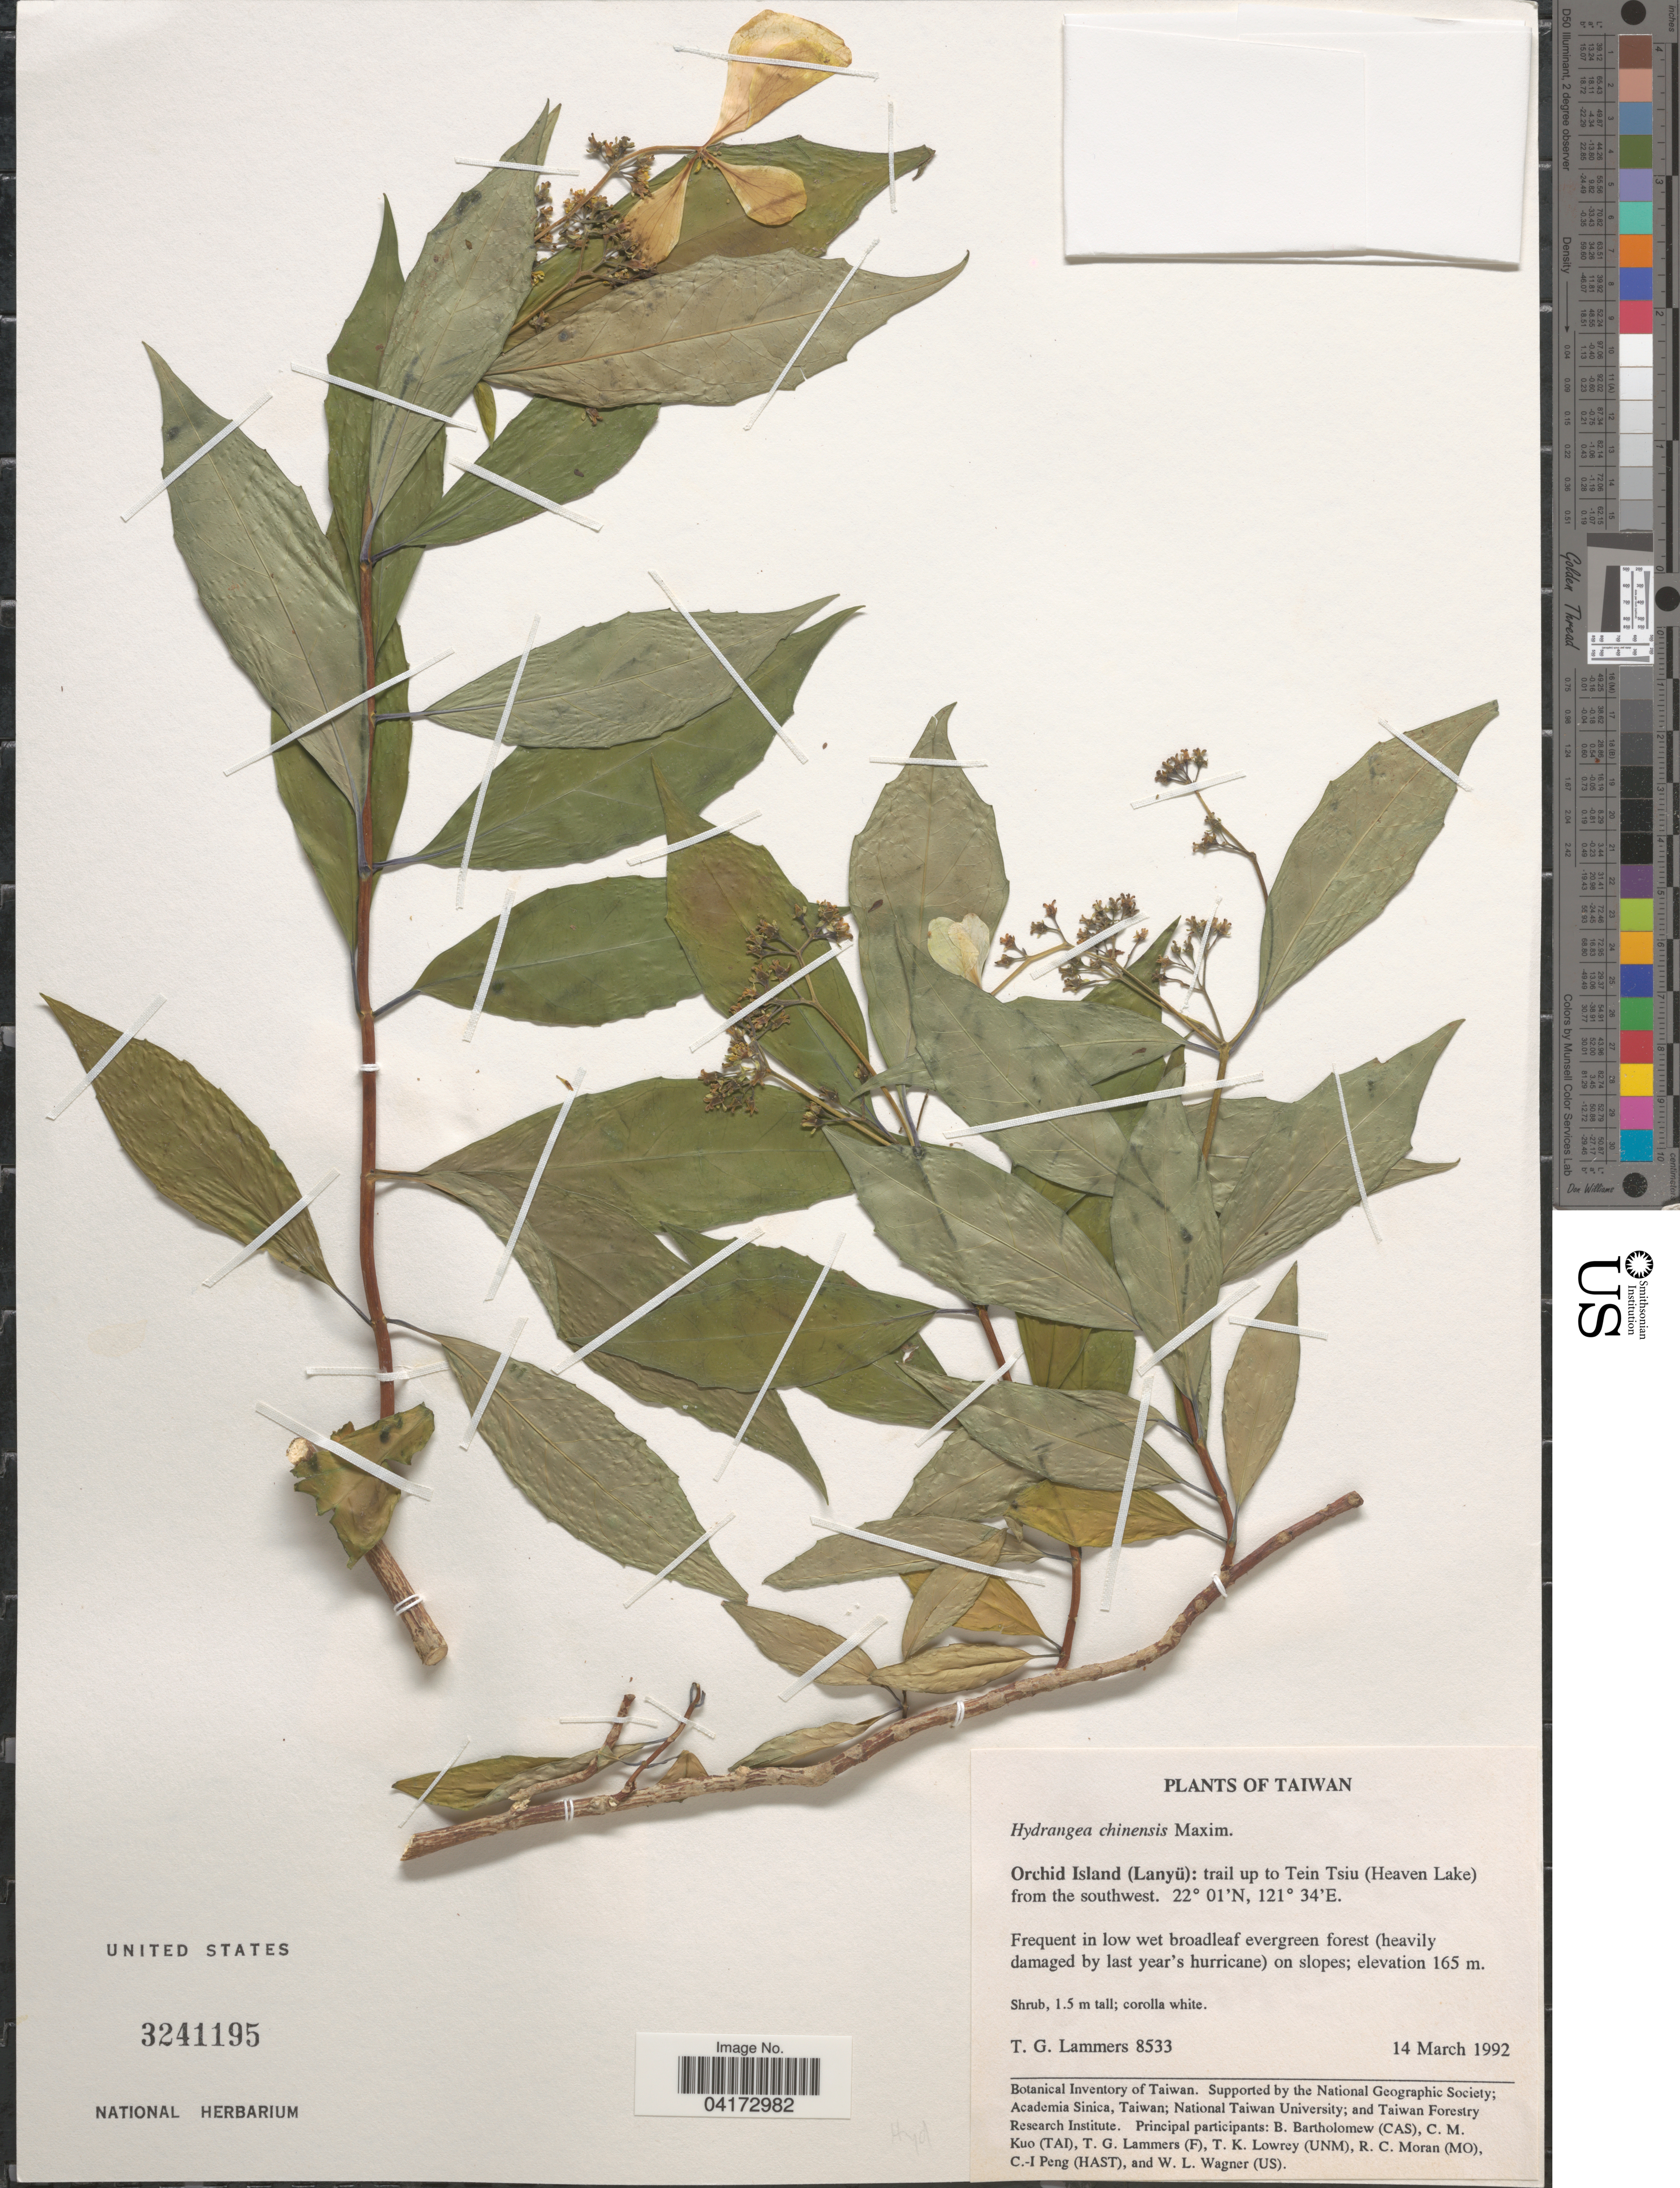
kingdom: Plantae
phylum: Tracheophyta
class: Magnoliopsida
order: Cornales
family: Hydrangeaceae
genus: Hydrangea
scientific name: Hydrangea chinensis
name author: Maxim.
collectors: T. Lammers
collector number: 8533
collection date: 1992-03-14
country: Taiwan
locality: Orchid Island (Lanyü): trail up to Tein Tsiu (Heaven Lake) from the southwest.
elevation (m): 165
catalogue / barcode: US 3241195